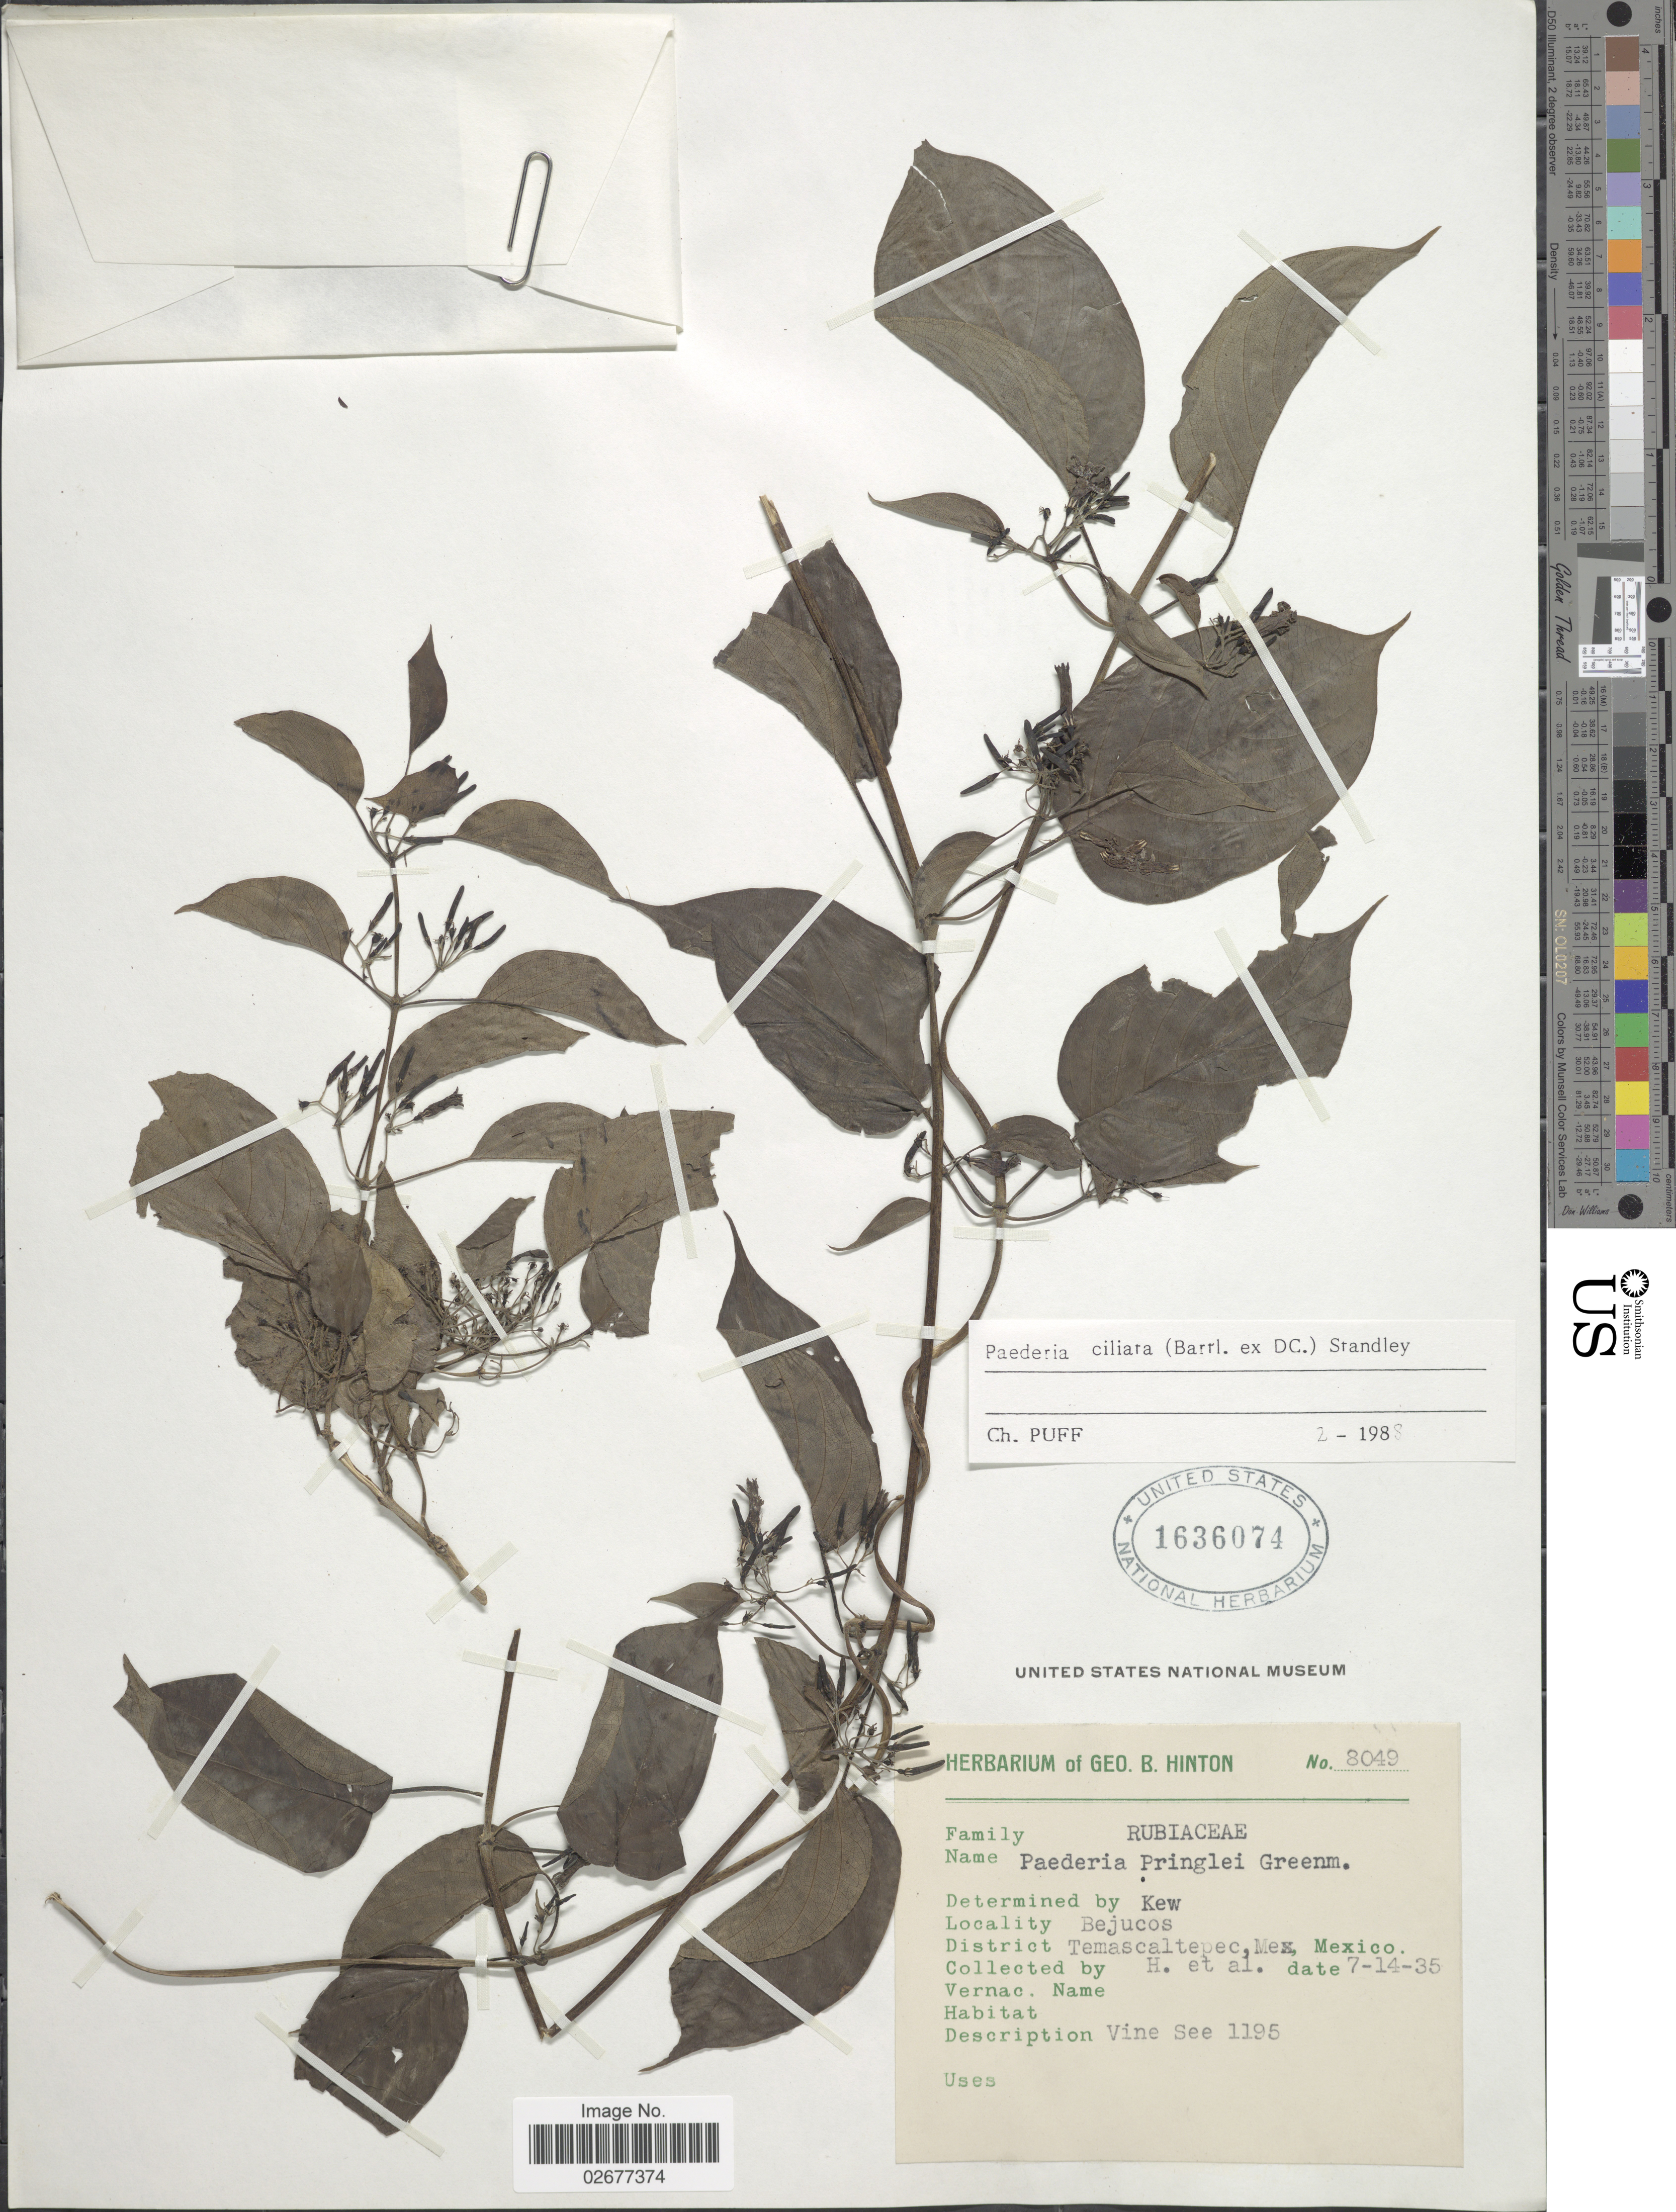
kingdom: Plantae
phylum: Tracheophyta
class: Magnoliopsida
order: Gentianales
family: Rubiaceae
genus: Paederia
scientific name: Paederia ciliata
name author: (Bartl. ex DC.) Standl.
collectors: G. B. Hinton & et al.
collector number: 8049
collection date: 1935-07-14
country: Mexico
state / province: México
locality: Bejucos, District Temascaltepec, Mex., Mexico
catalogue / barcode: US 1636074